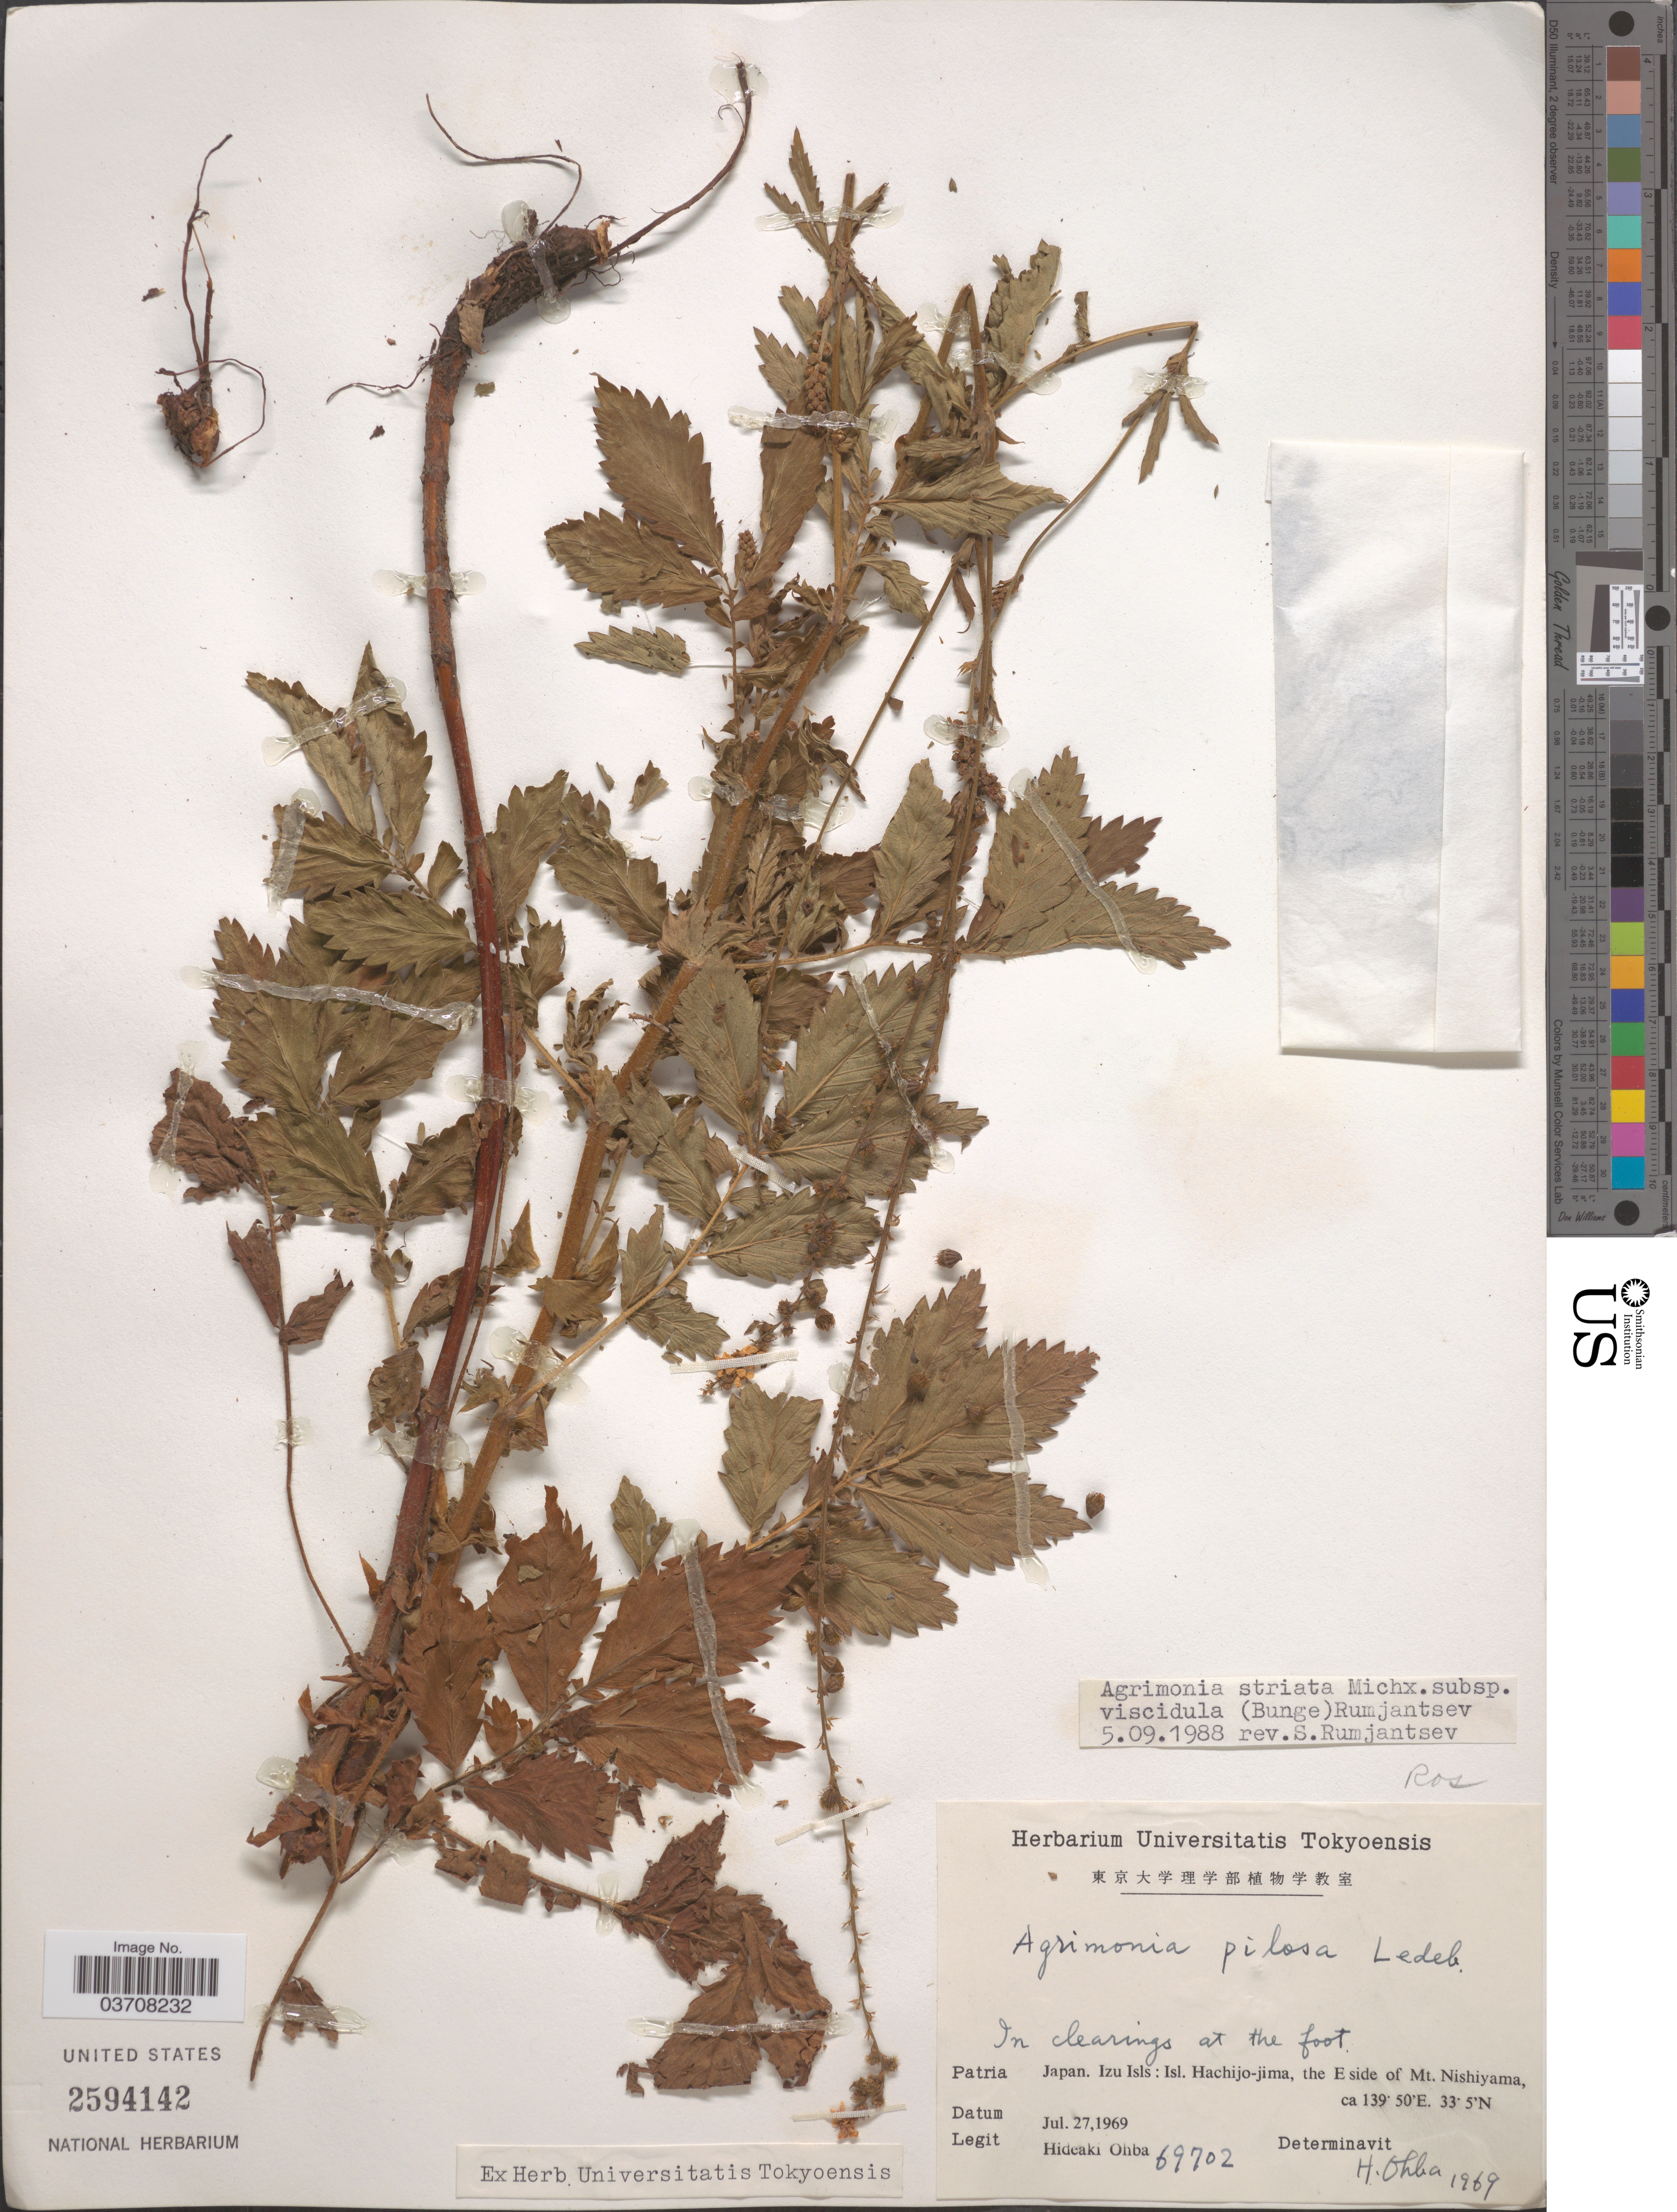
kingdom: Plantae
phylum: Tracheophyta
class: Magnoliopsida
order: Rosales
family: Rosaceae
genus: Agrimonia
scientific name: Agrimonia striata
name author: Michx.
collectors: H. Ohba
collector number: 69702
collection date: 1969-07-27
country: Japan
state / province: Tokyo, Federal City of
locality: Izu Isls: Isl. Hachijo-jima, the E side of Mt. Nishiyama.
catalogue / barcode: US 2594142